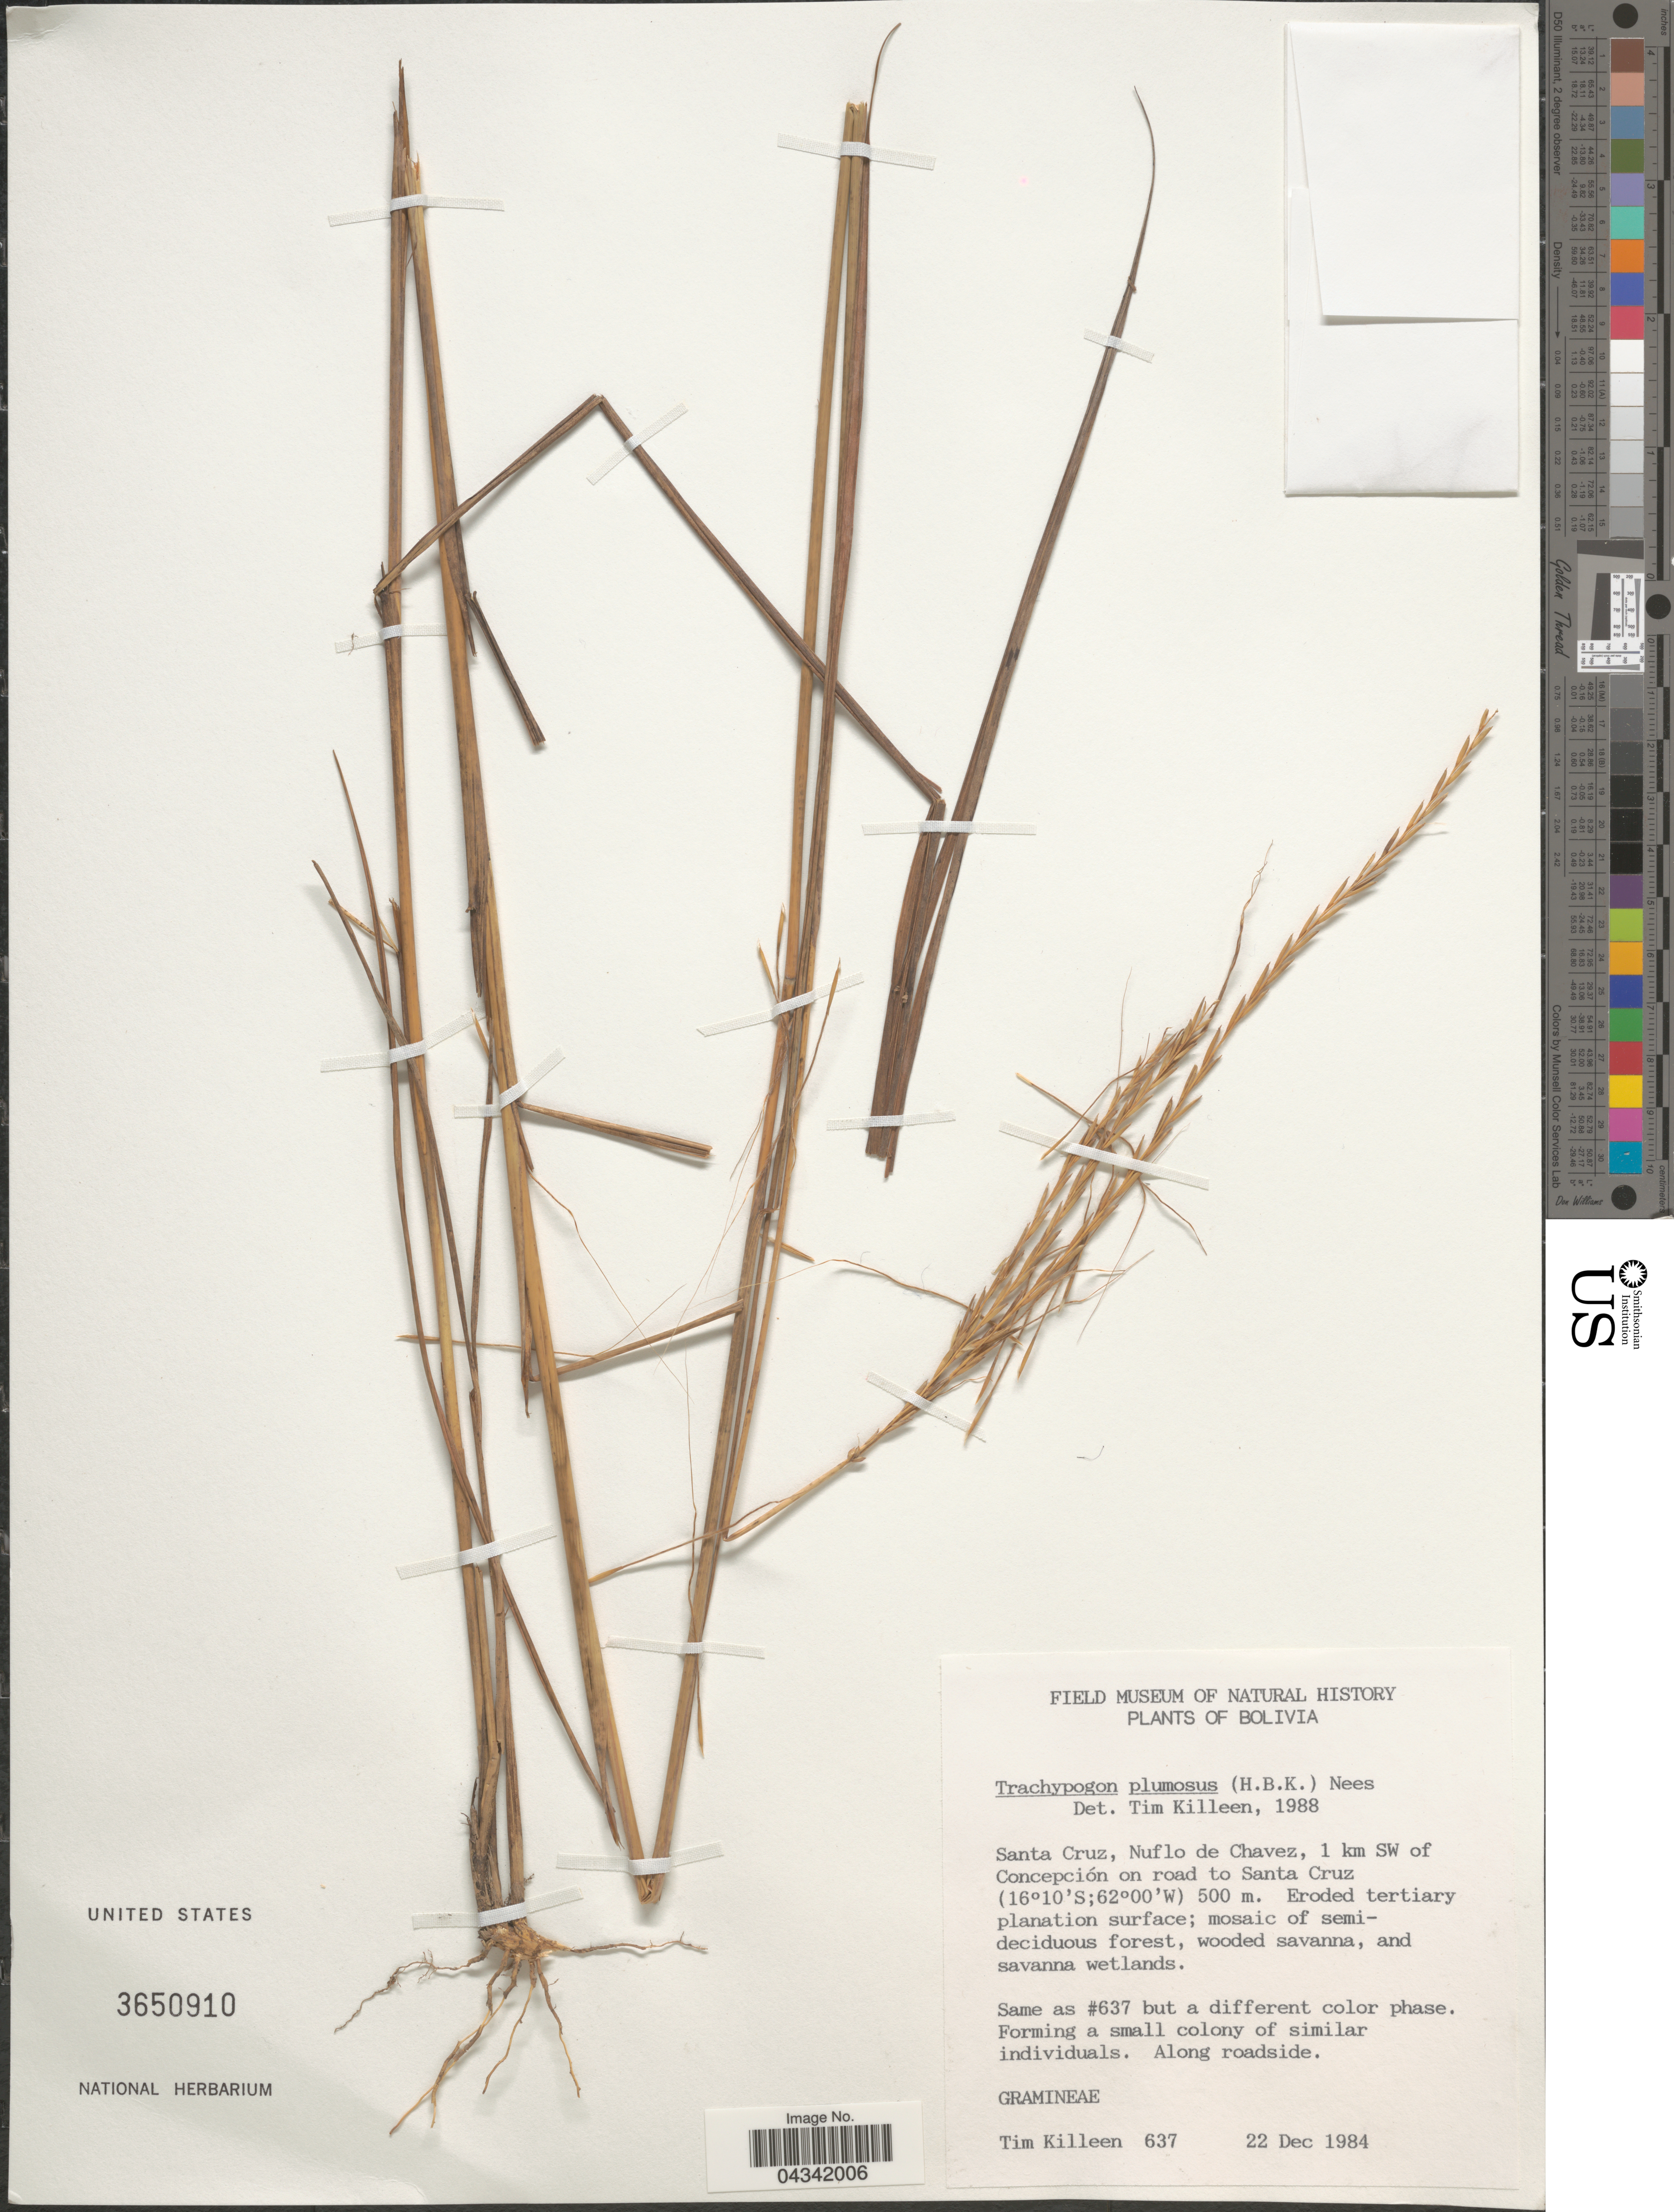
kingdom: Plantae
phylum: Tracheophyta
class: Liliopsida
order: Poales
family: Poaceae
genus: Trachypogon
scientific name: Trachypogon spicatus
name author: (L. f.) Kuntze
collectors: T. J. Killeen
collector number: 637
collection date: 1984-12-22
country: Bolivia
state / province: Santa Cruz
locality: Nuflo de Chavez, 1 km SW of Concepción on road to Santa Cruz.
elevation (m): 500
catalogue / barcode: US 3650910